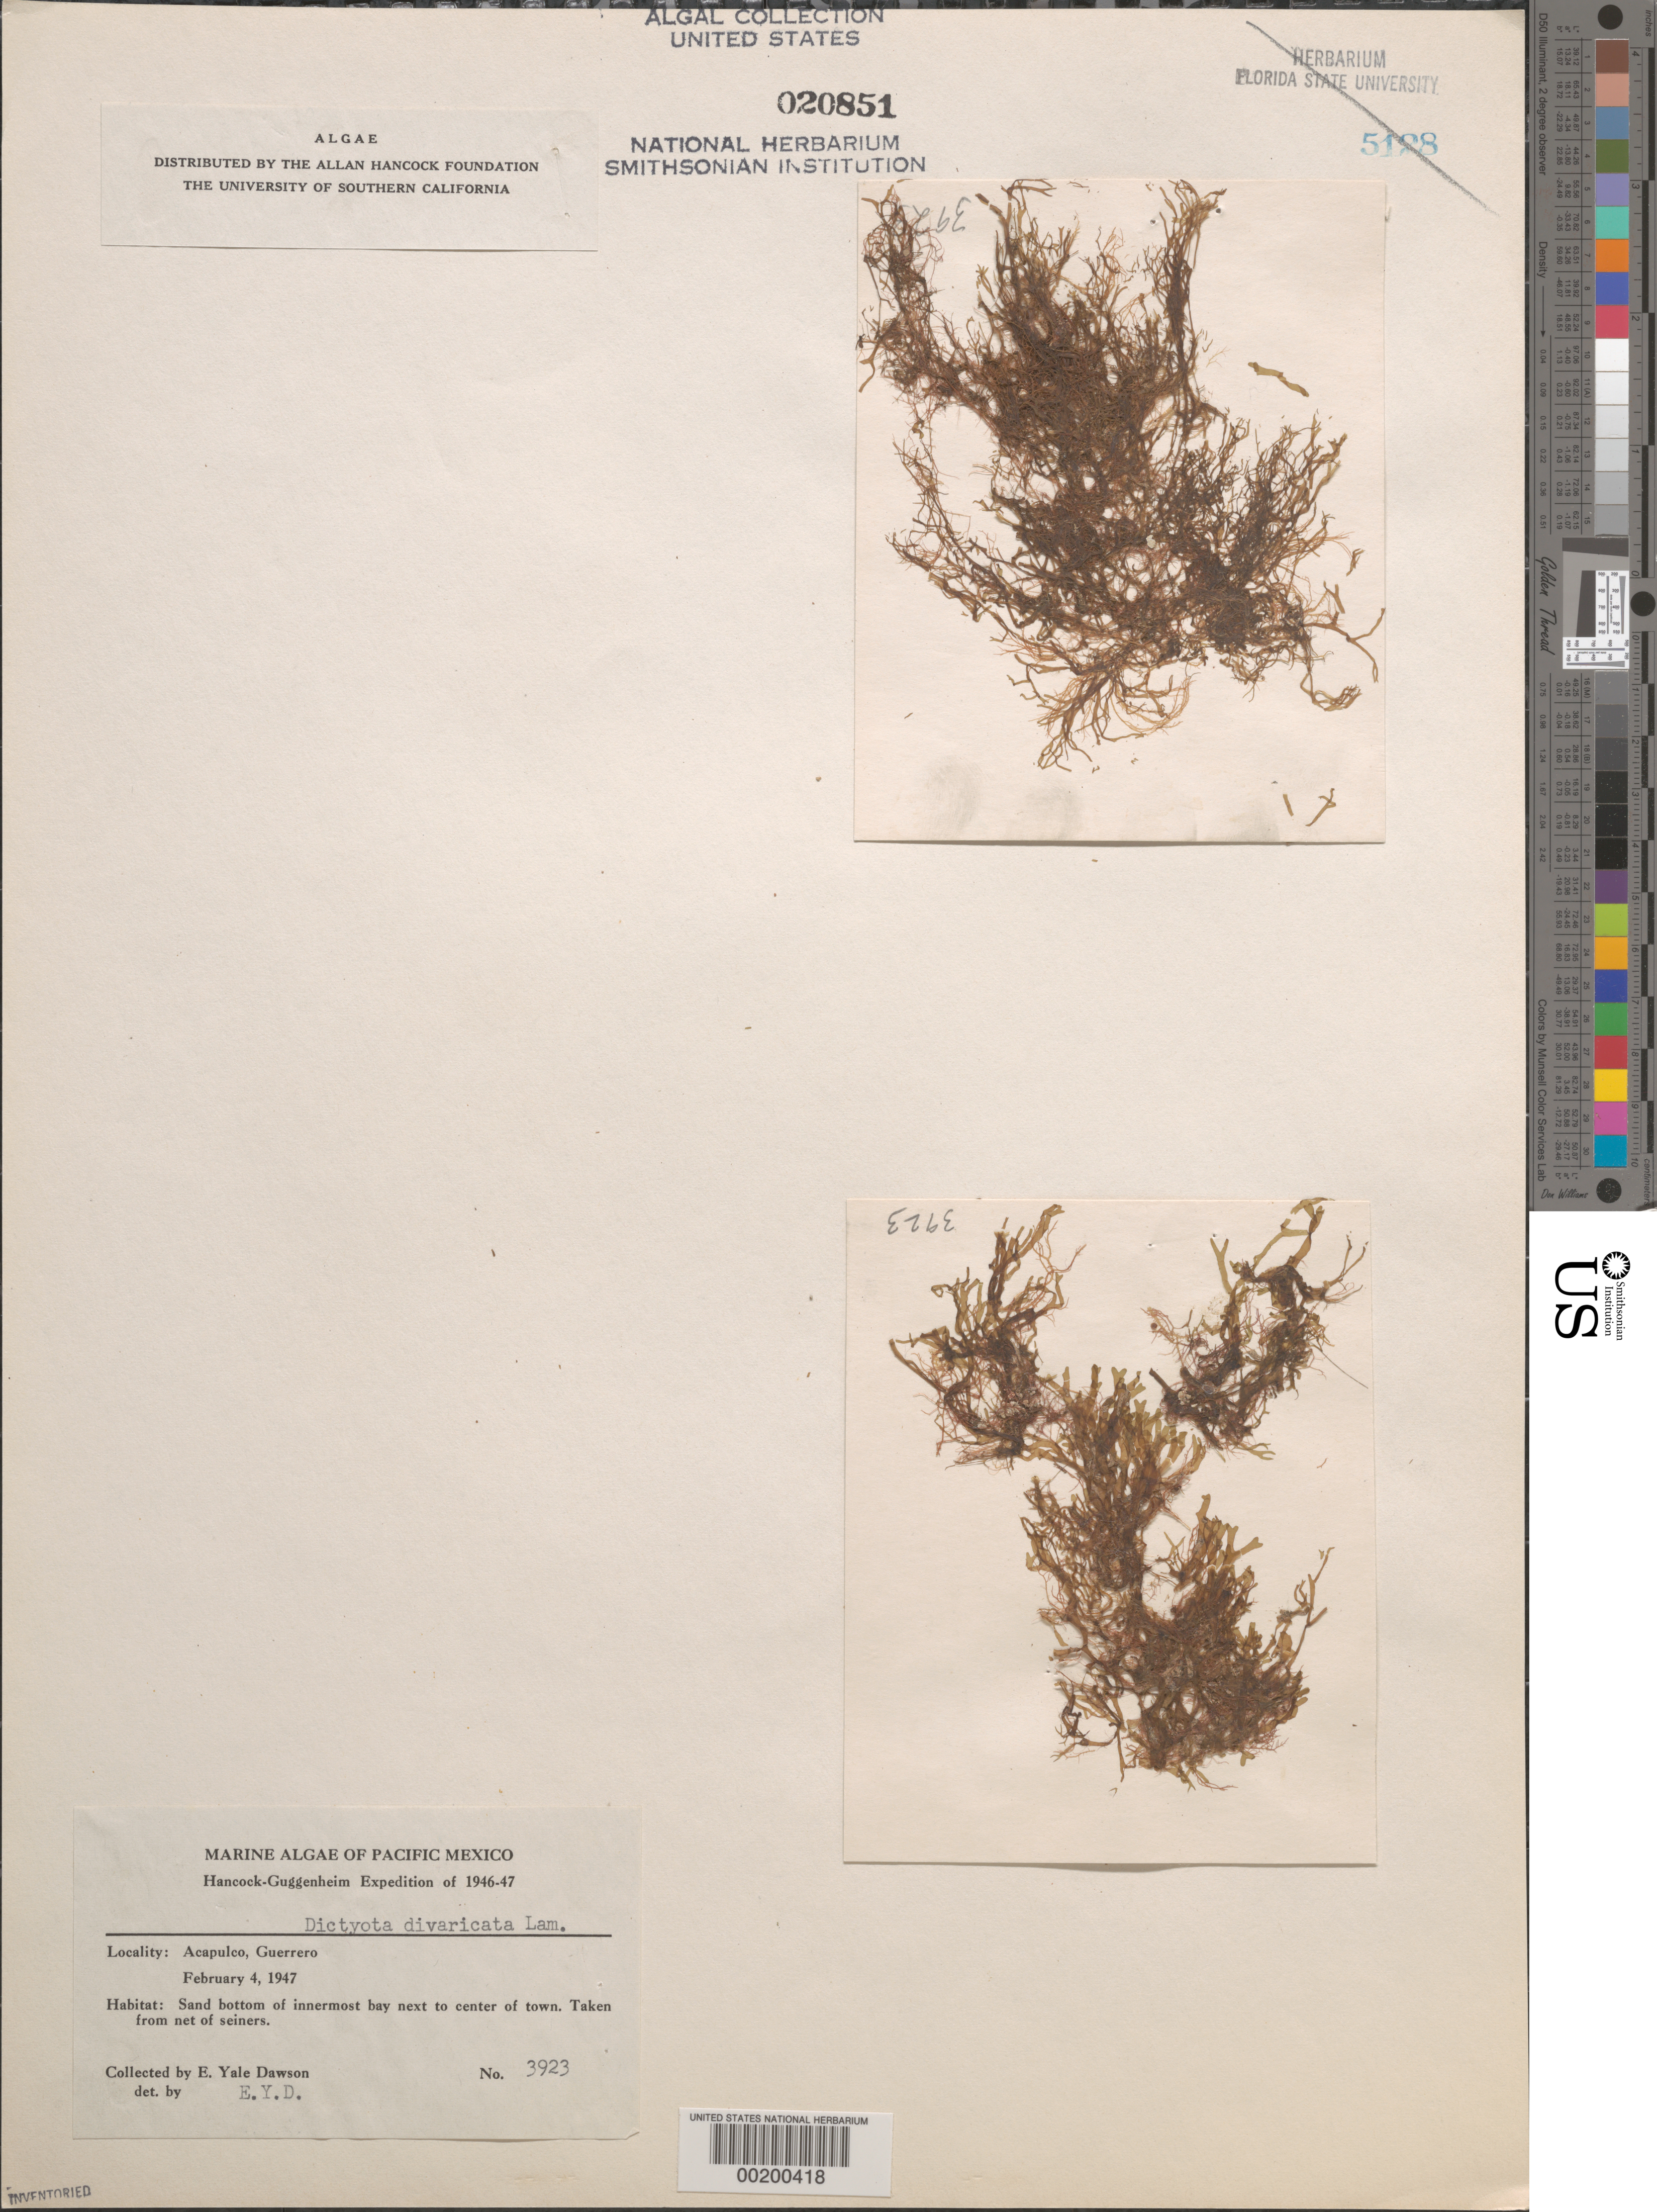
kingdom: Chromista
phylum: Ochrophyta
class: Phaeophyceae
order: Dictyotales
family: Dictyotaceae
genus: Dictyota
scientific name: Dictyota divaricata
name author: J.V.Lamouroux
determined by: Dawson, E. Y.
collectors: E. Y. Dawson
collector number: EYD 3923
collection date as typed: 04 February 1947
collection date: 1947-02-04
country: Mexico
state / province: Guerrero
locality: Acapulco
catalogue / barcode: US 20851